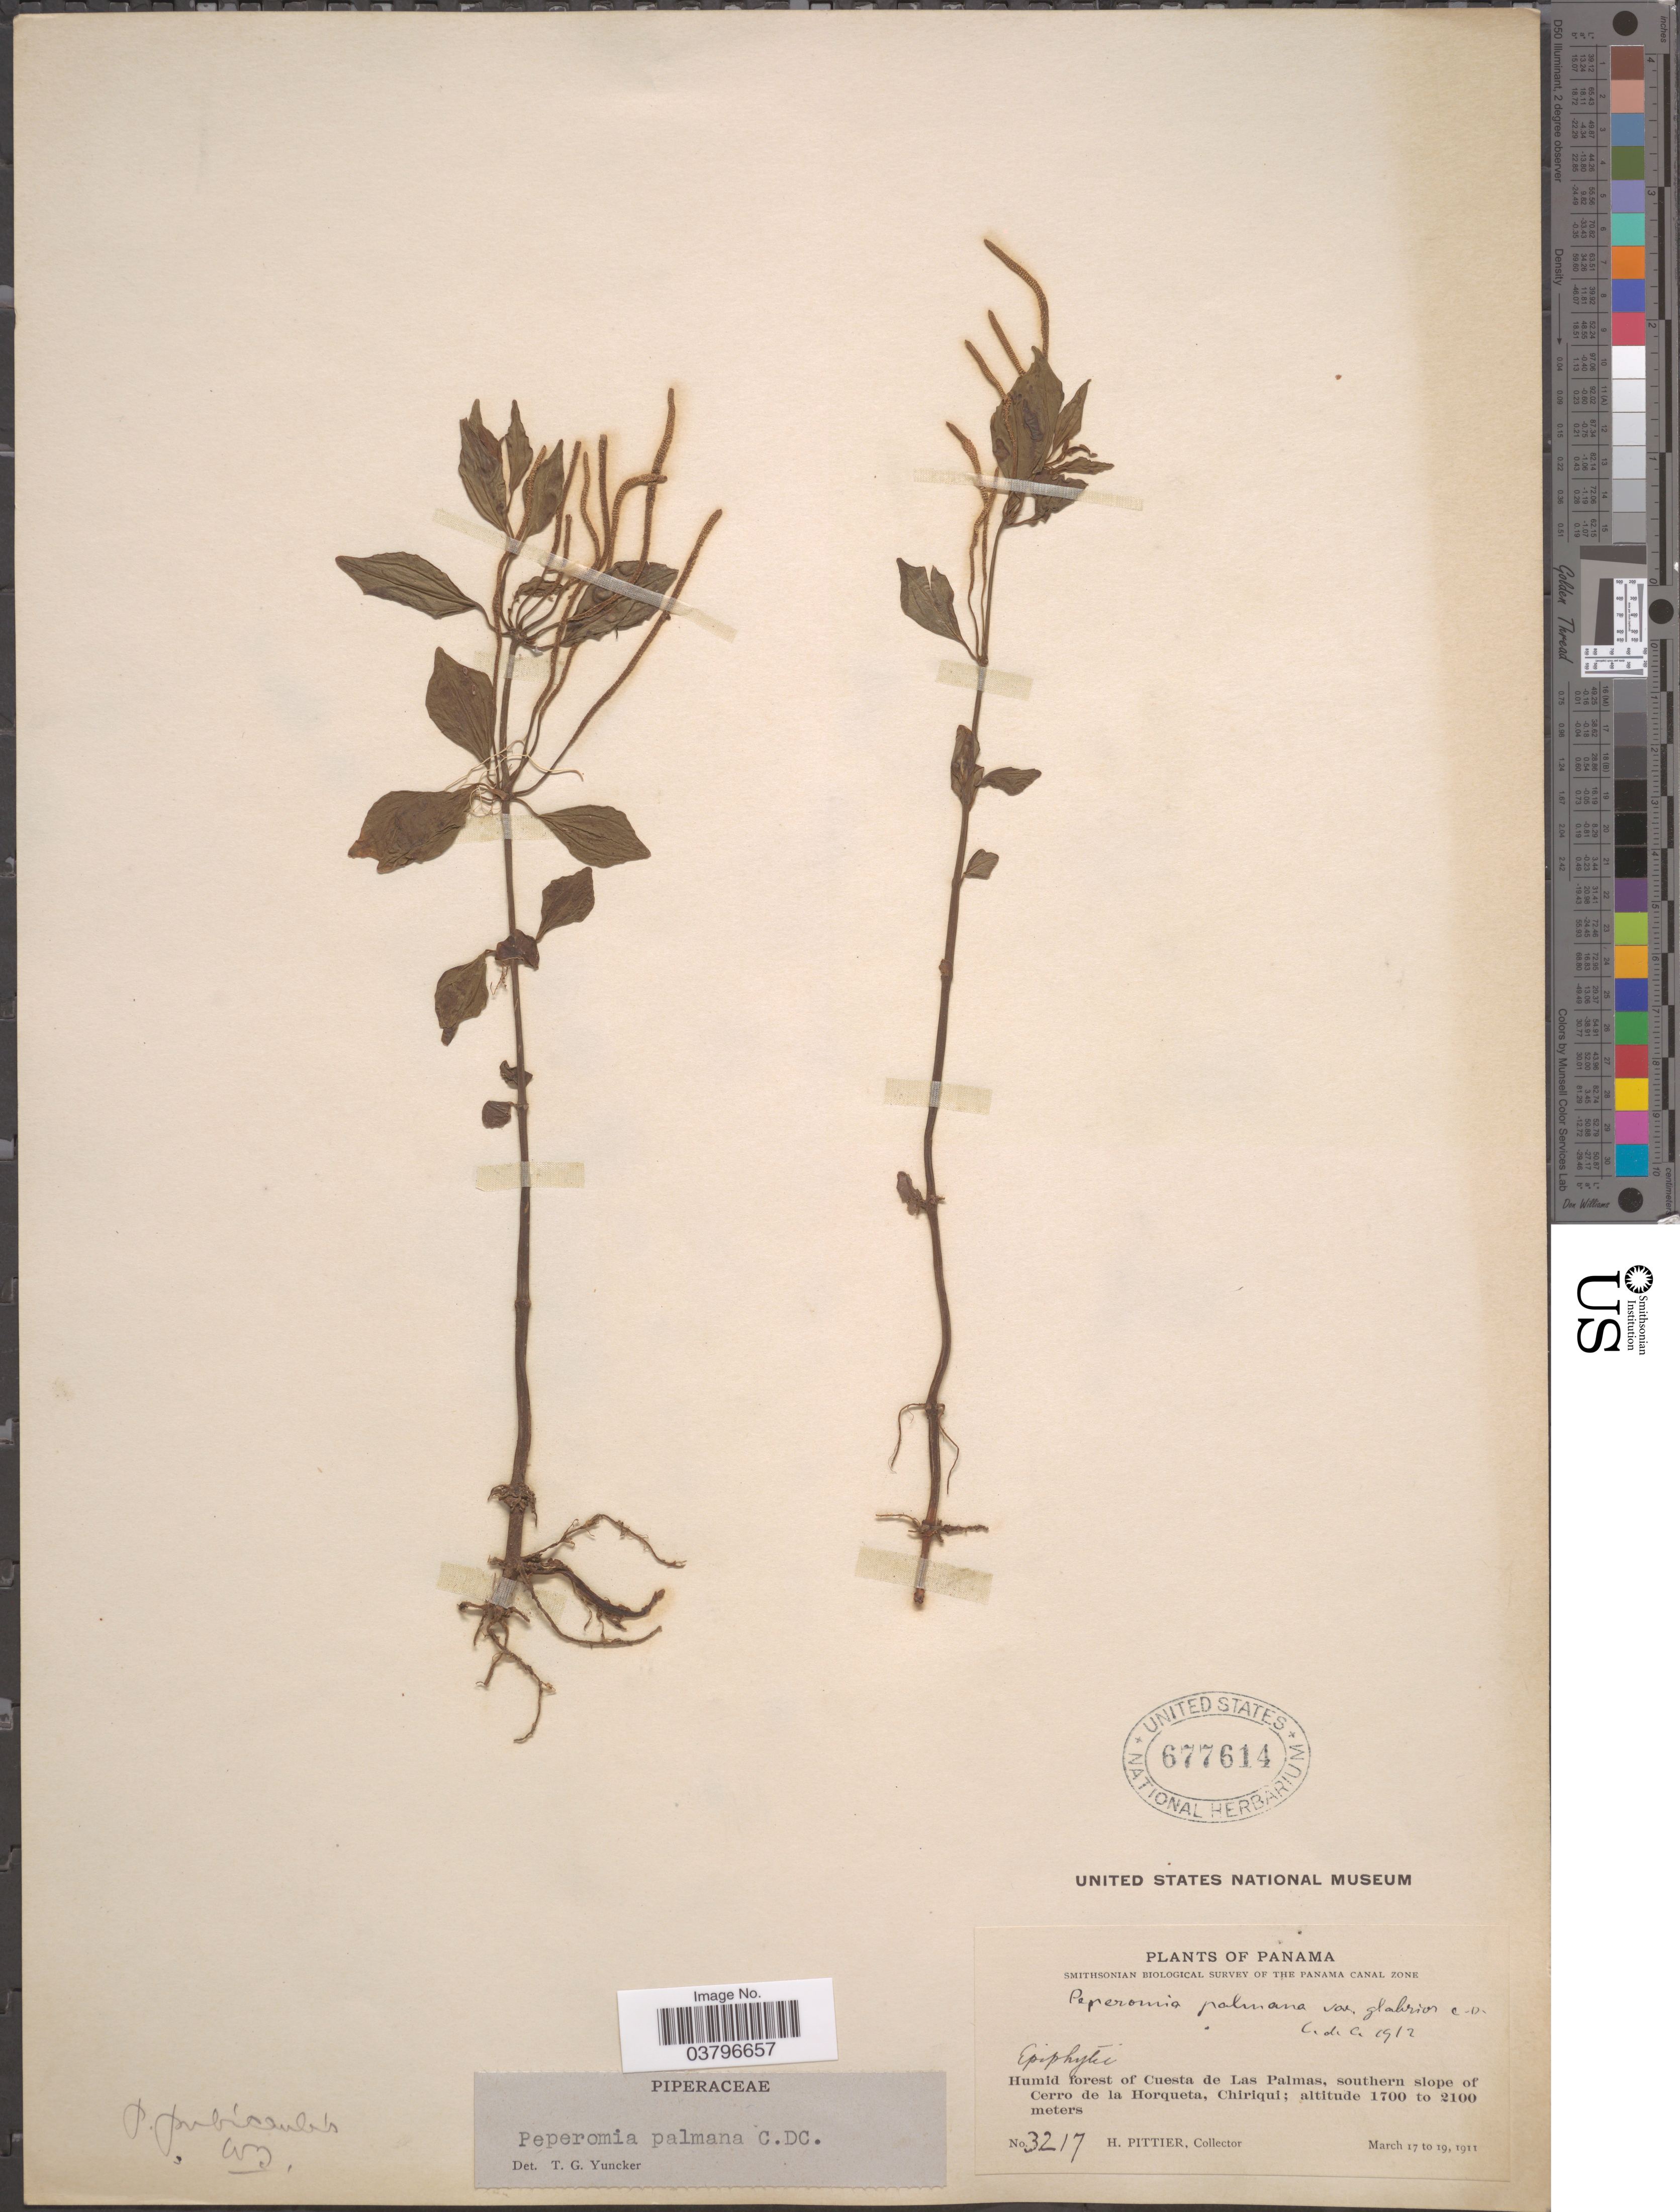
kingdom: Plantae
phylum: Tracheophyta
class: Magnoliopsida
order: Piperales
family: Piperaceae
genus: Peperomia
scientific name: Peperomia palmana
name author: C. DC.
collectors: H. F. Pittier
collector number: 3217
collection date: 1911-03-17/1911-03-19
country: Panama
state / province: Chiriqui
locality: The Panama Canal Zone. Humid forest of Cuesta de Las Palmas, southern slope of Cerro de la Horqueta.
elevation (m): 1700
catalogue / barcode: US 677614